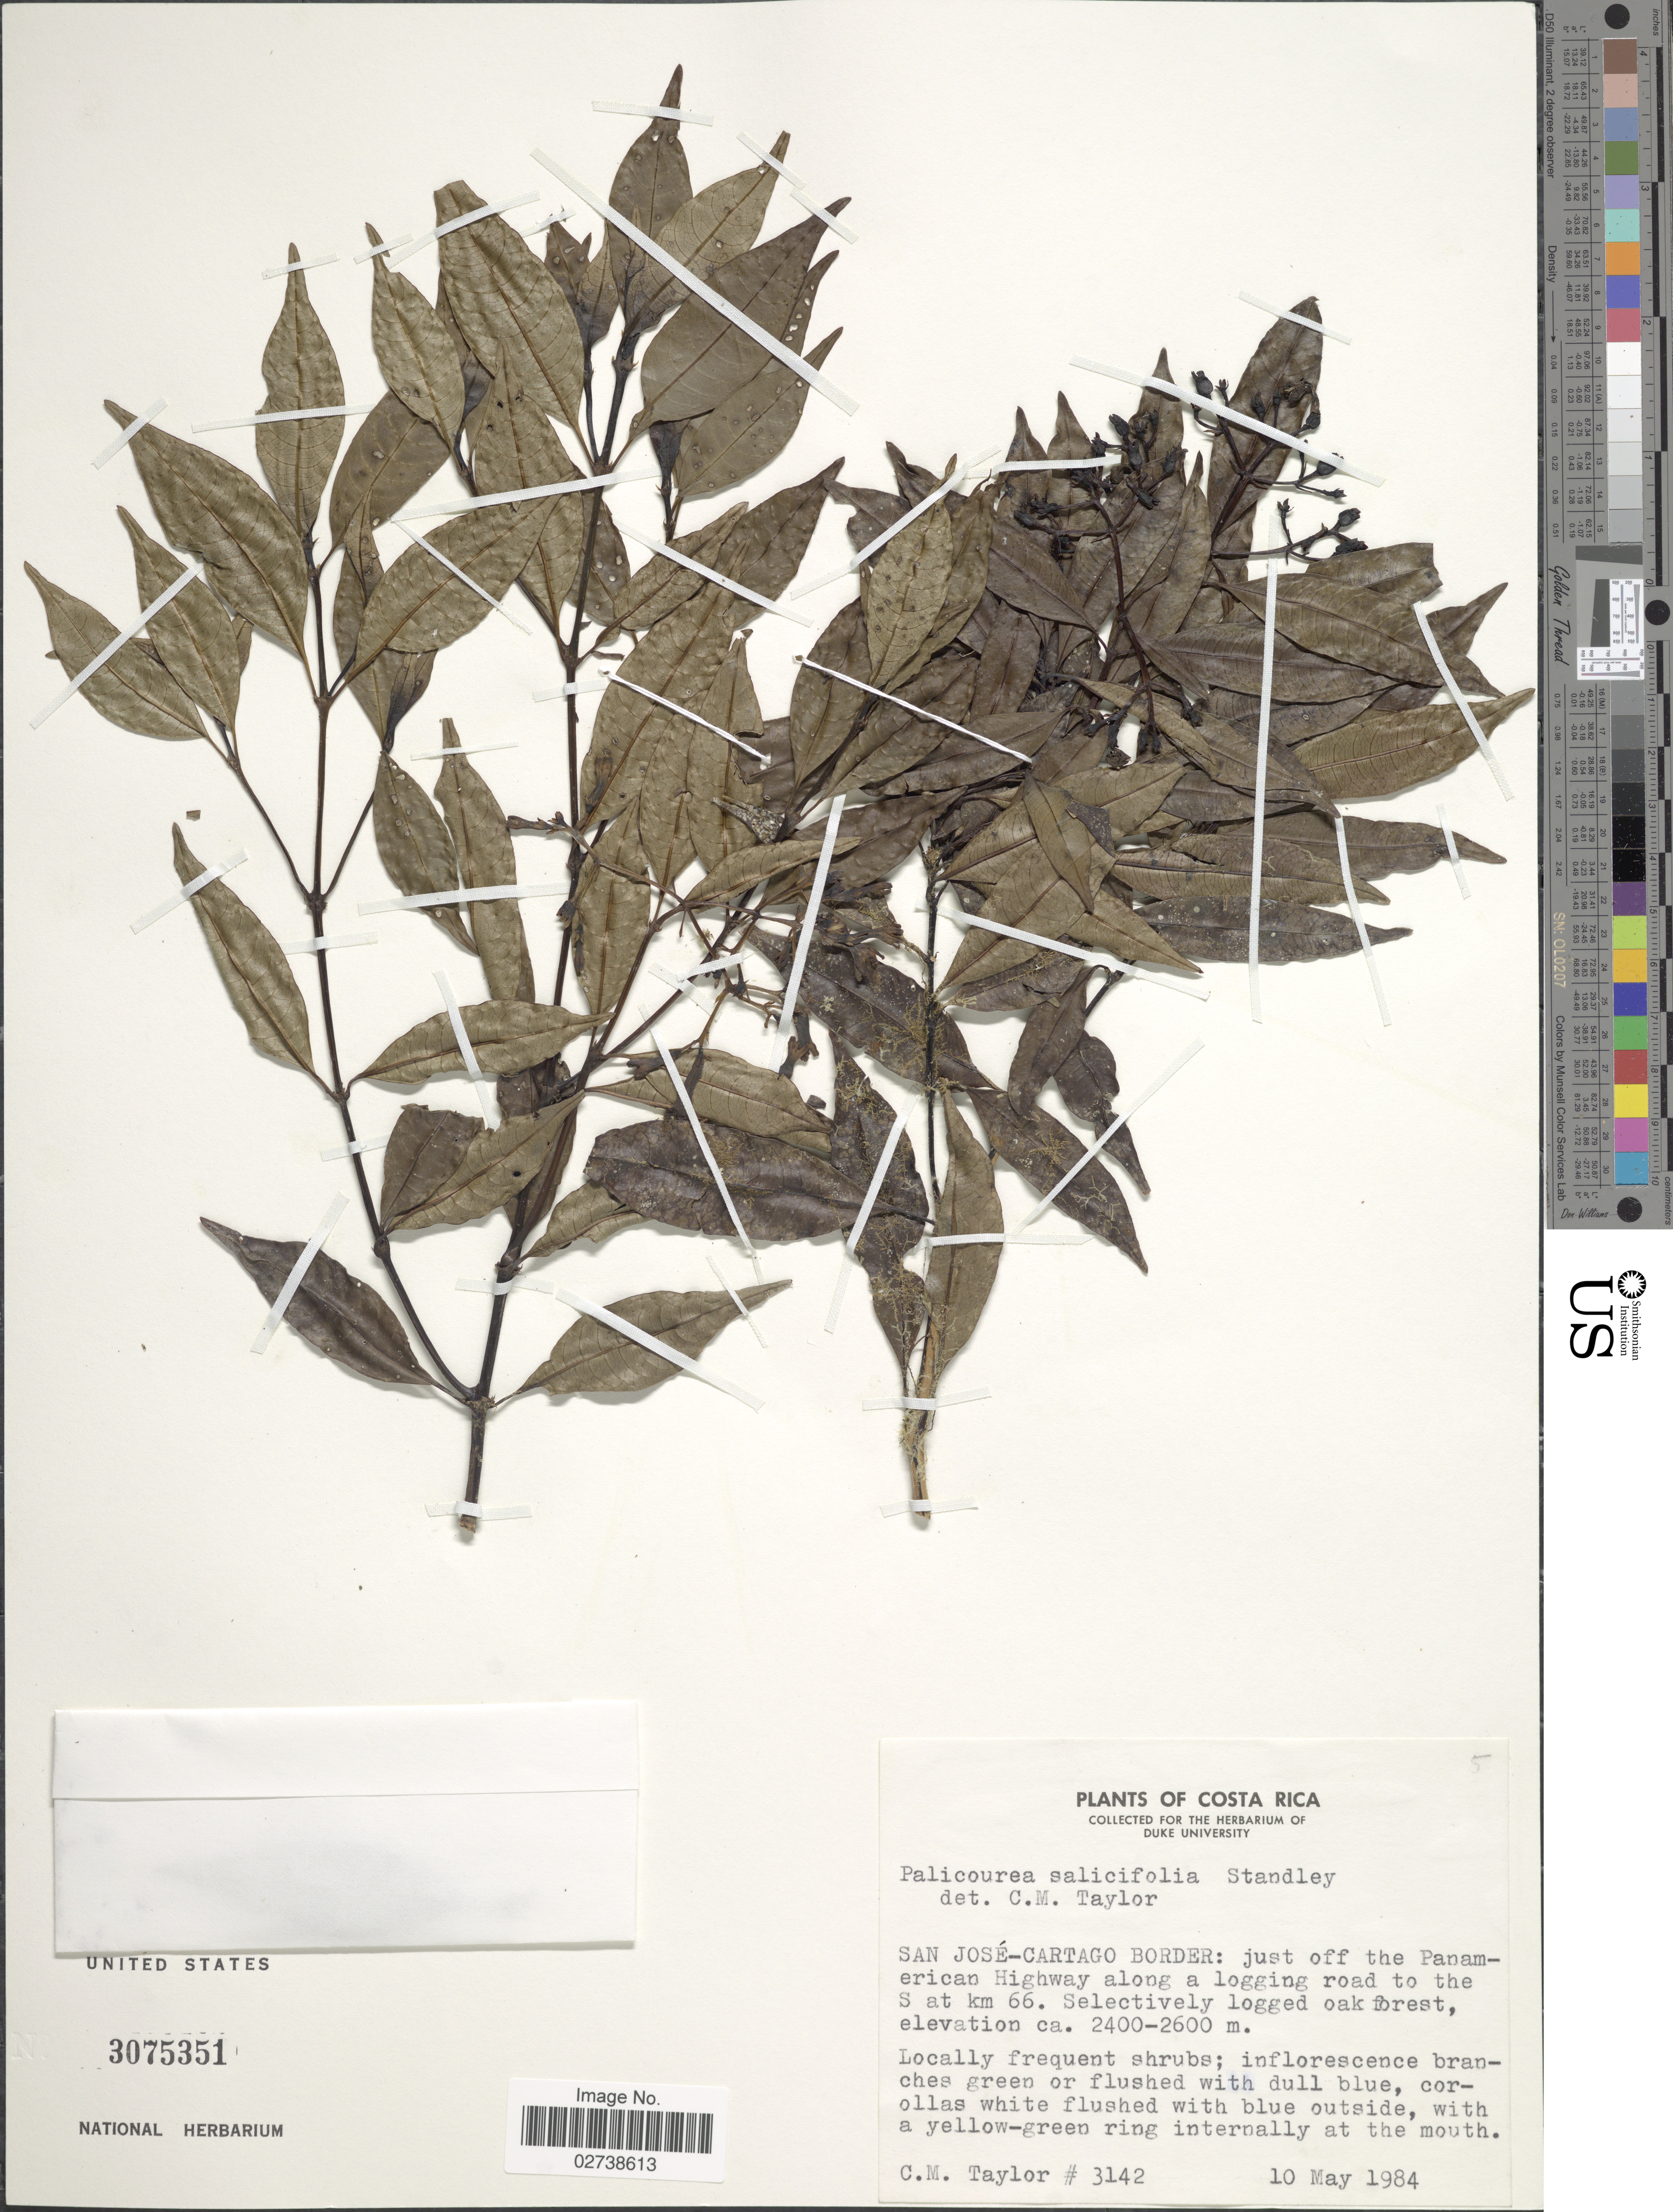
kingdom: Plantae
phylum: Tracheophyta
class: Magnoliopsida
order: Gentianales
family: Rubiaceae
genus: Palicourea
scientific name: Palicourea salicifolia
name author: Standl.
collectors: C. M. Taylor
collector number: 3142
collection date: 1984-05-10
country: Costa Rica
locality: San José-Cartago Border: just off the Panamerican Highway along a logging road to the S at km 66. Selectively logged oak forest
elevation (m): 2400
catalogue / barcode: US 3075351